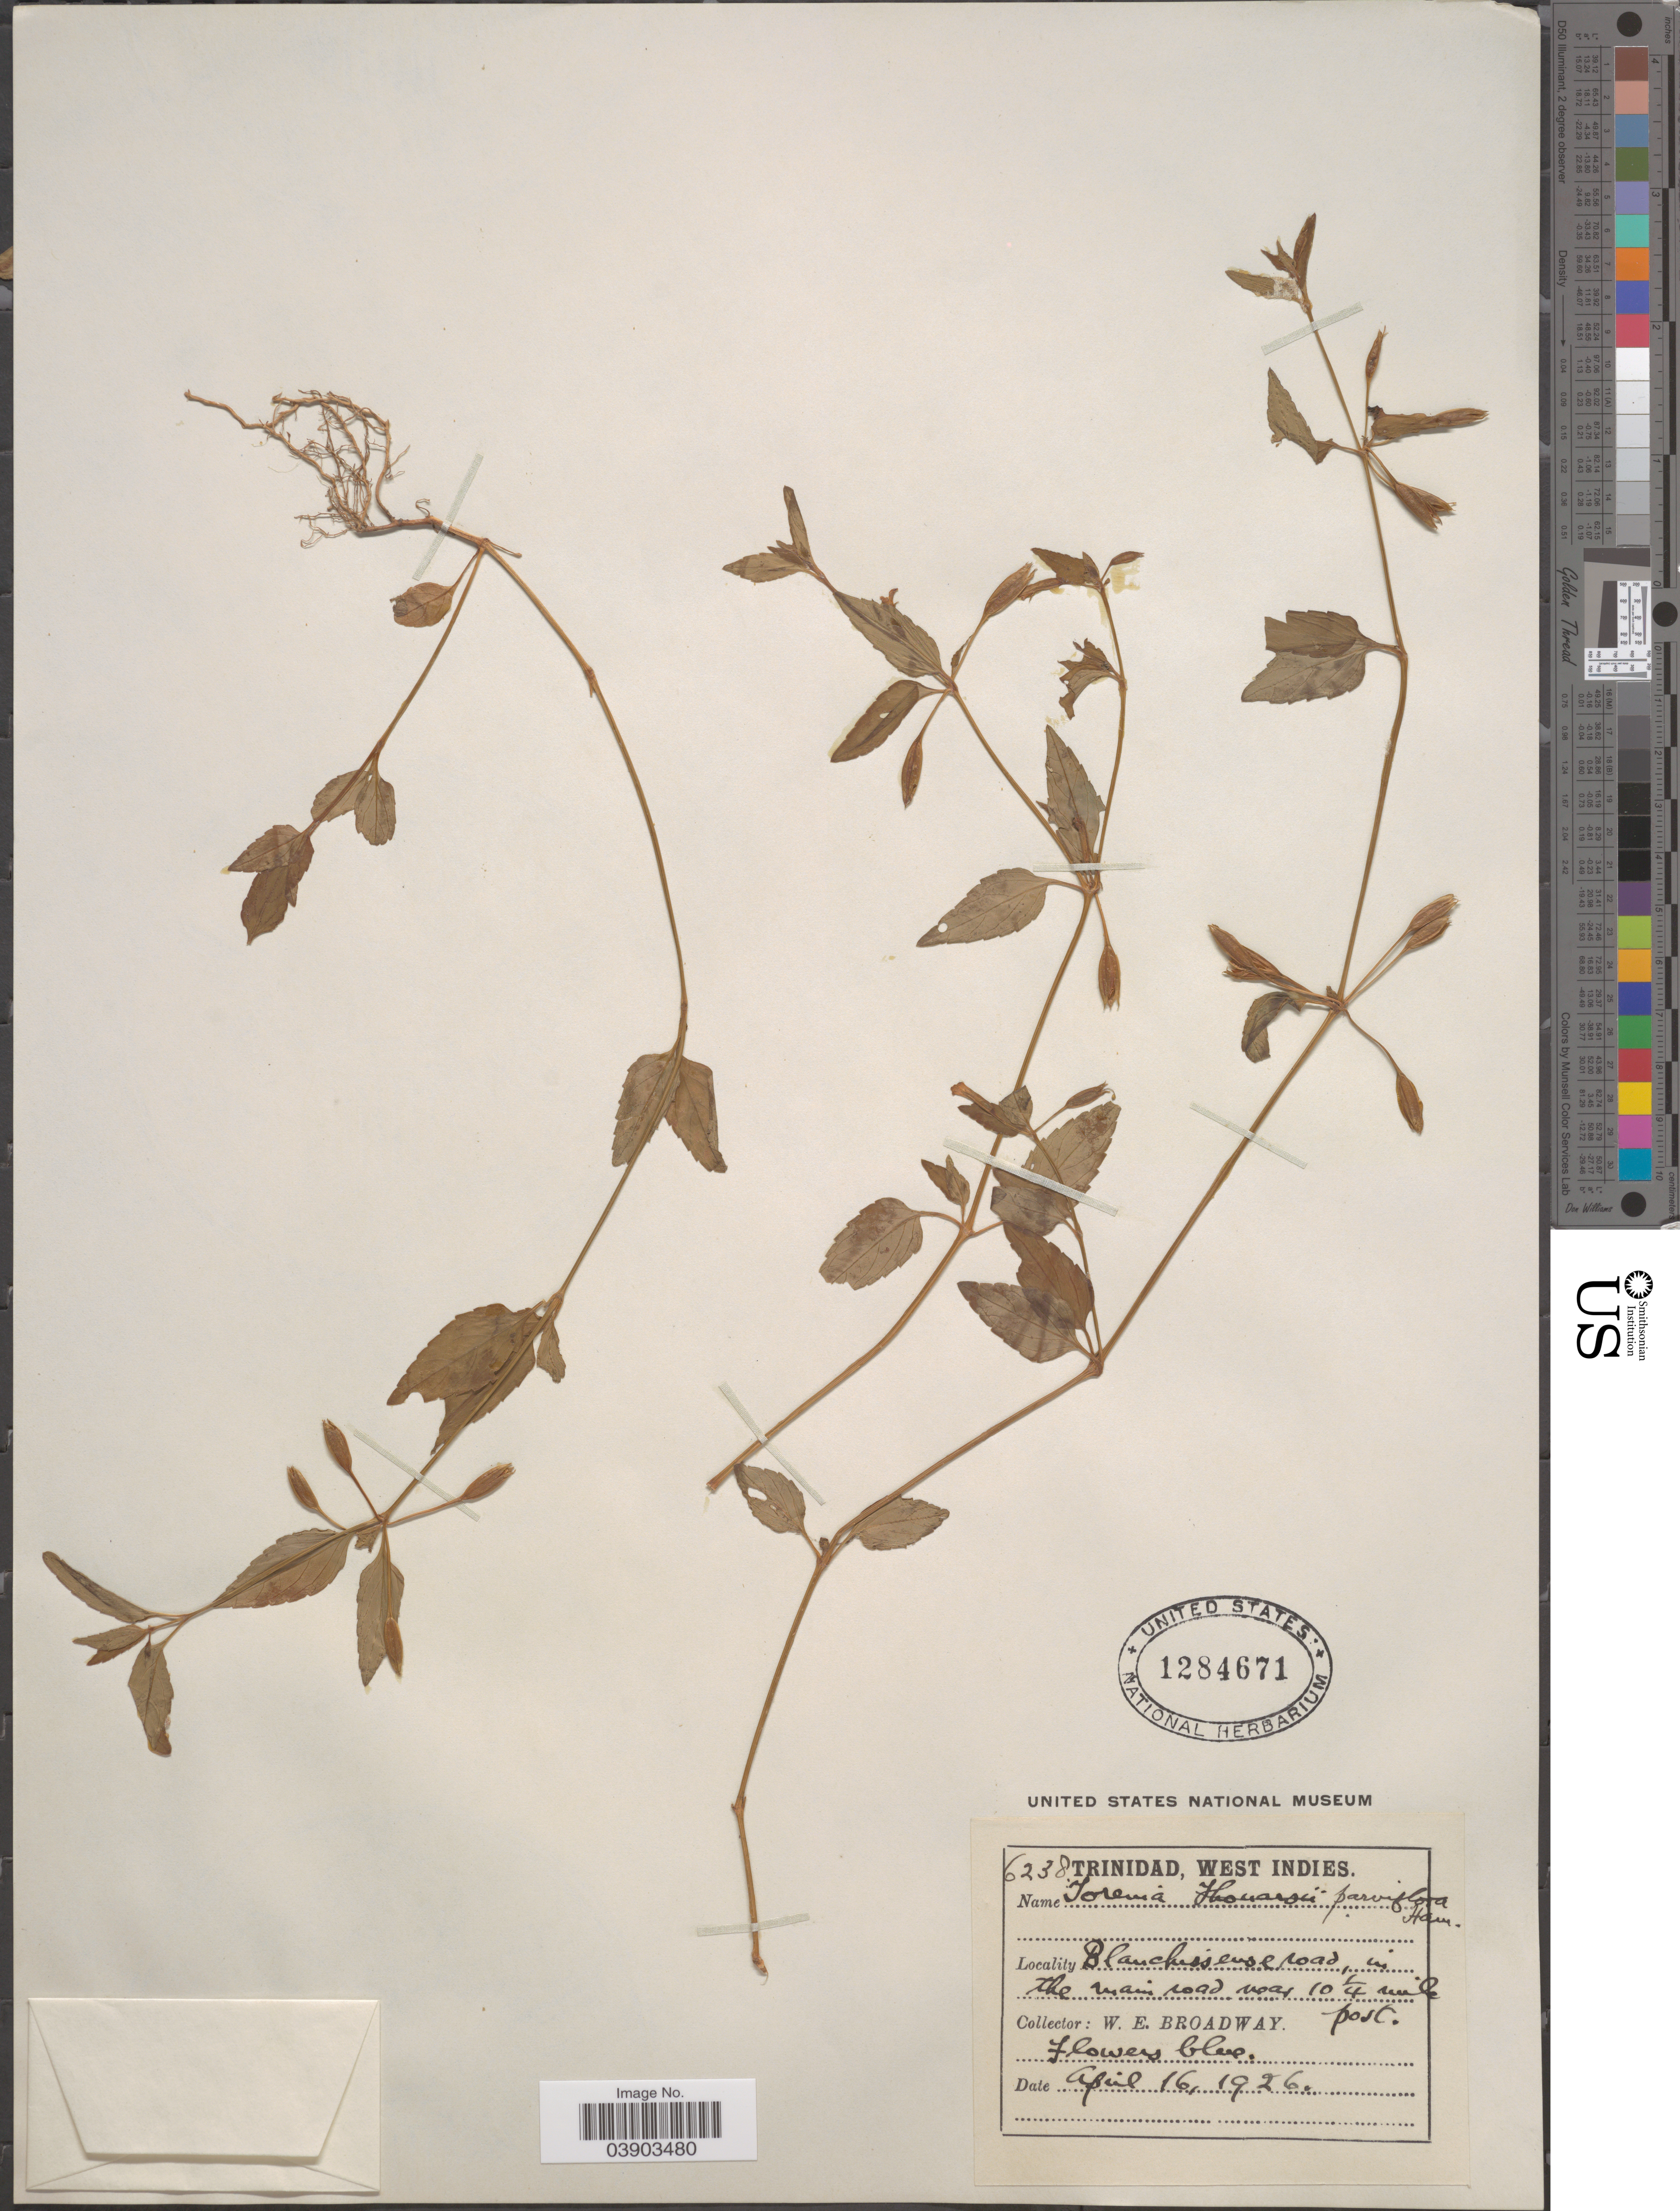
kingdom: Plantae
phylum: Tracheophyta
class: Magnoliopsida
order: Lamiales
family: Linderniaceae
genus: Torenia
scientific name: Torenia thouarsii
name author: (Cham. & Schltdl.) Kuntze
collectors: W. E. Broadway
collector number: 6238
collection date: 1926-04-16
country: Trinidad and Tobago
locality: Trinidad, West Indies. Blanchisseuse road, in the main road near 10¼ mile post.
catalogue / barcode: US 1284671